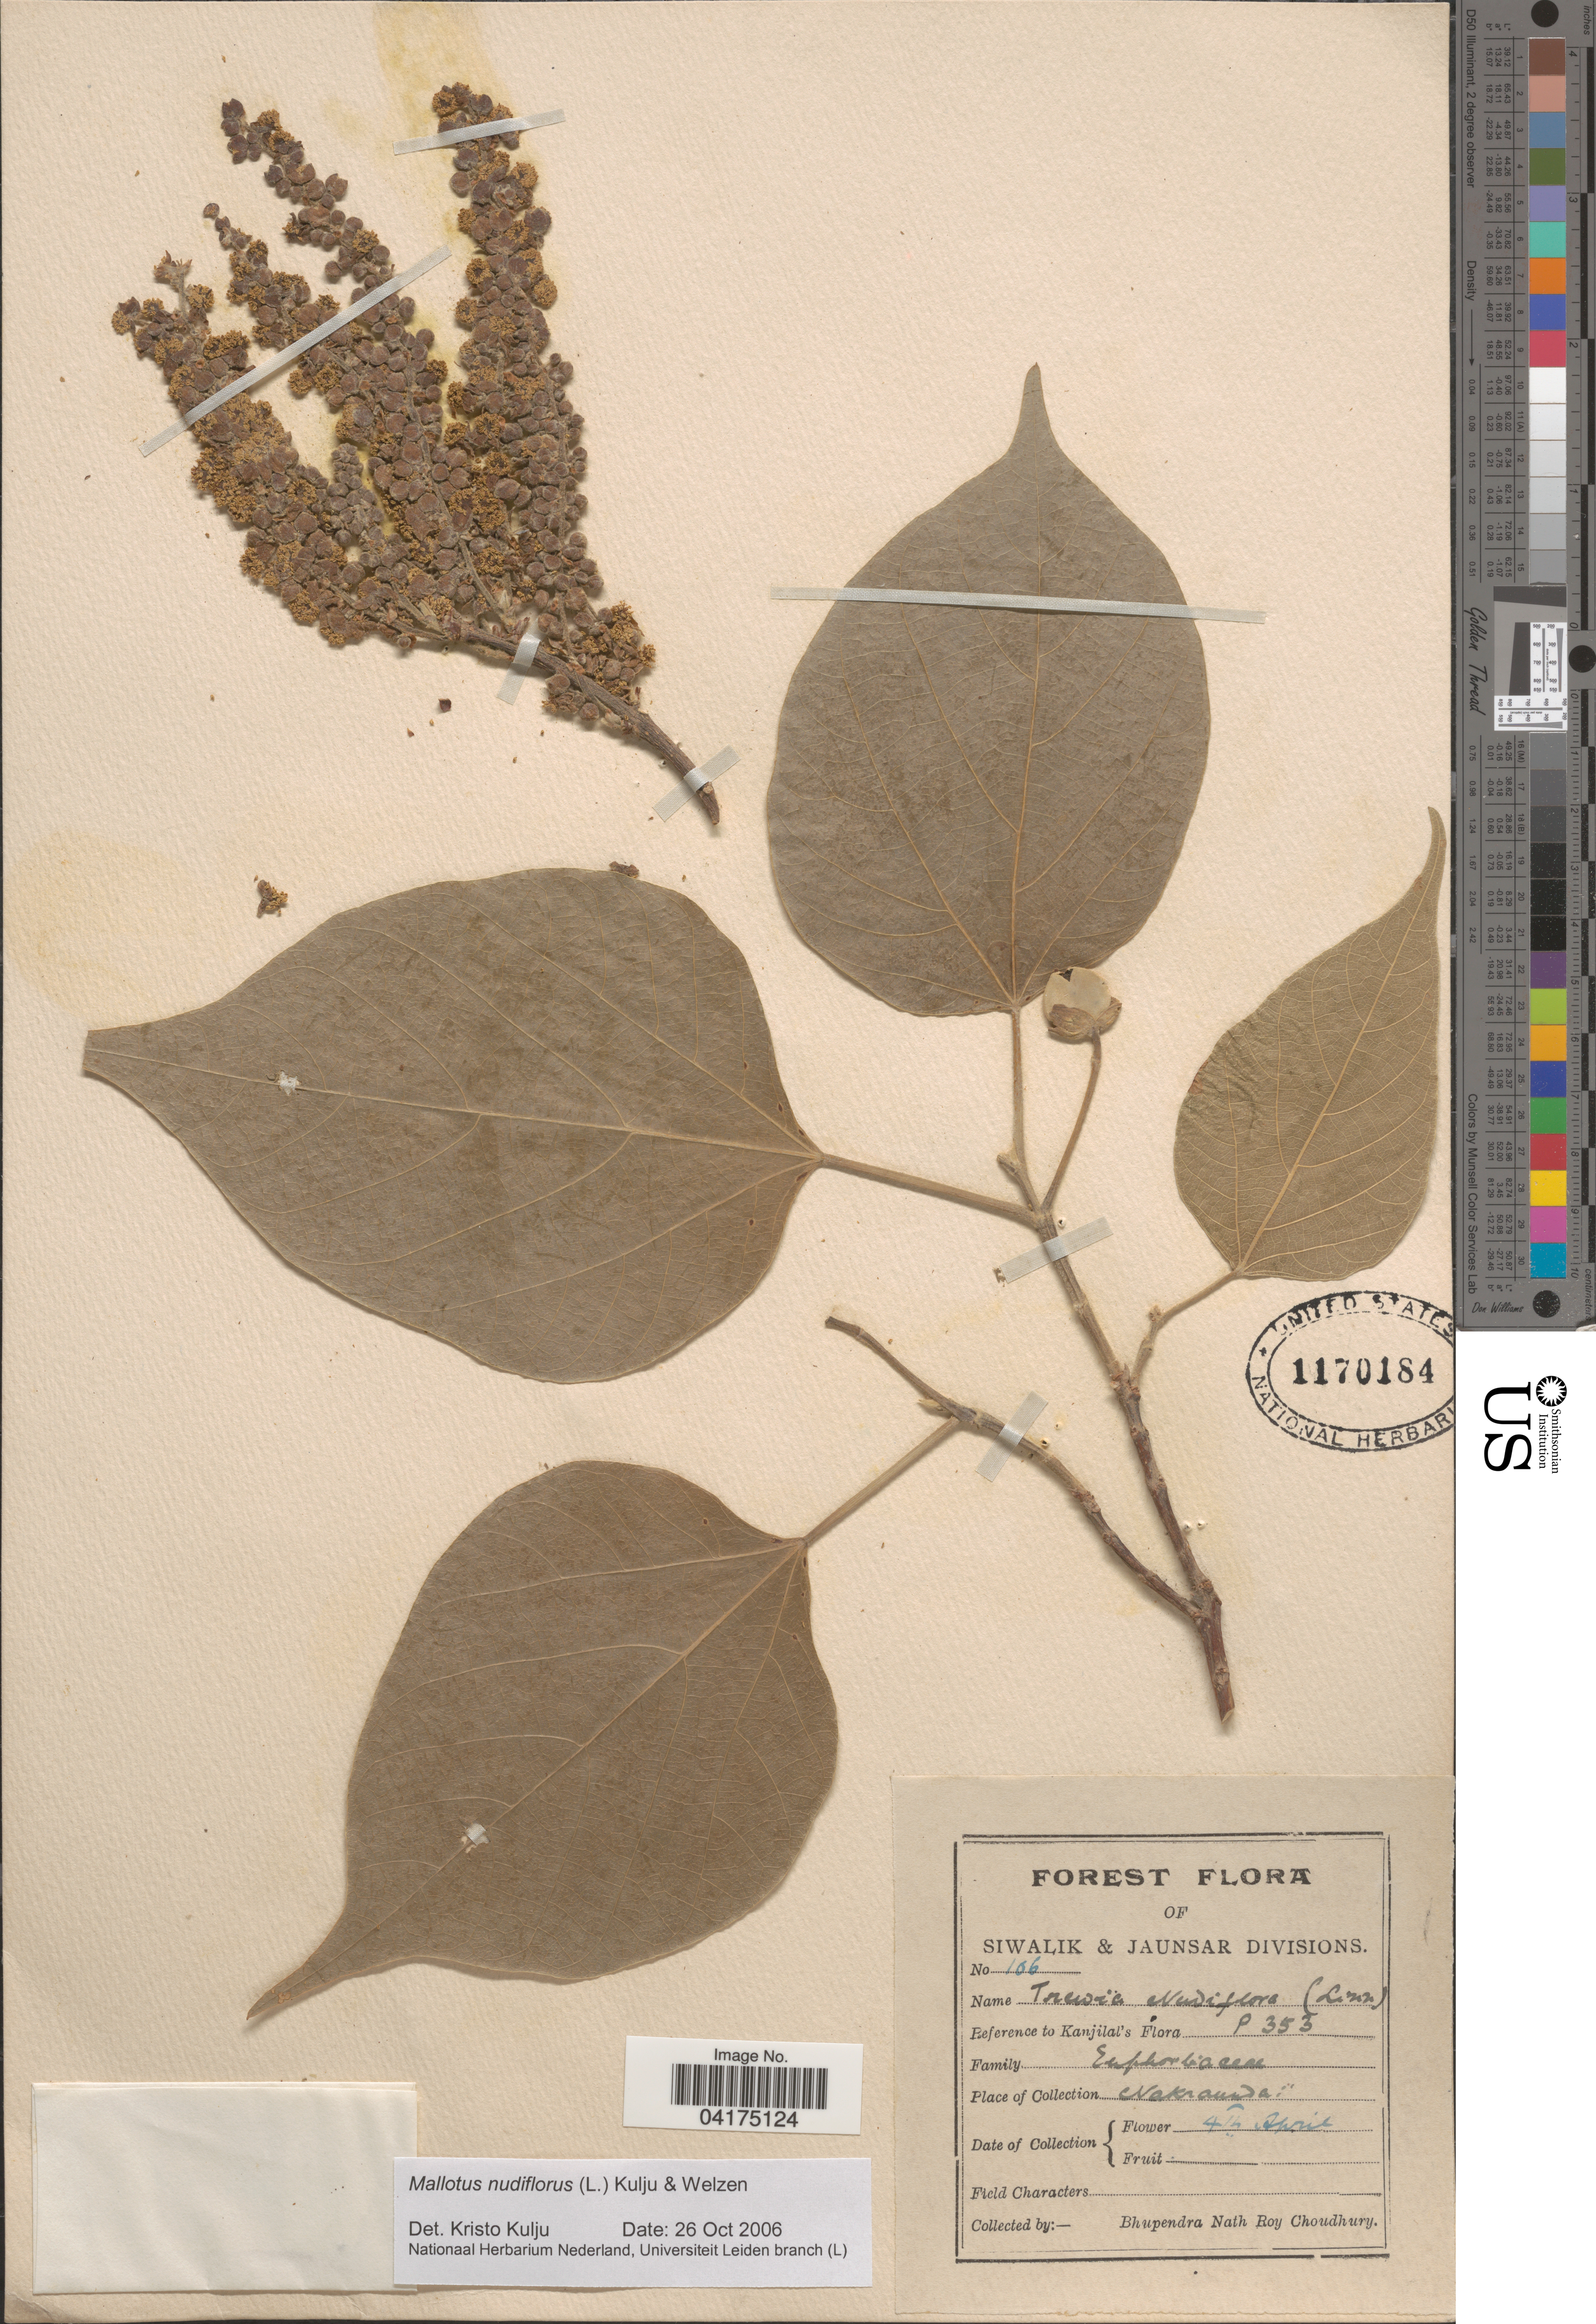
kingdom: Plantae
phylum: Tracheophyta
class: Magnoliopsida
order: Malpighiales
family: Euphorbiaceae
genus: Mallotus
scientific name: Mallotus nudiflorus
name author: (L.) Kulju & Welzen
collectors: B. Choudhury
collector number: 106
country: India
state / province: Uttarakhand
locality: Siwalik & Jaunsar Divisions. Nakraudai [interpreted].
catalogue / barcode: US 1170184